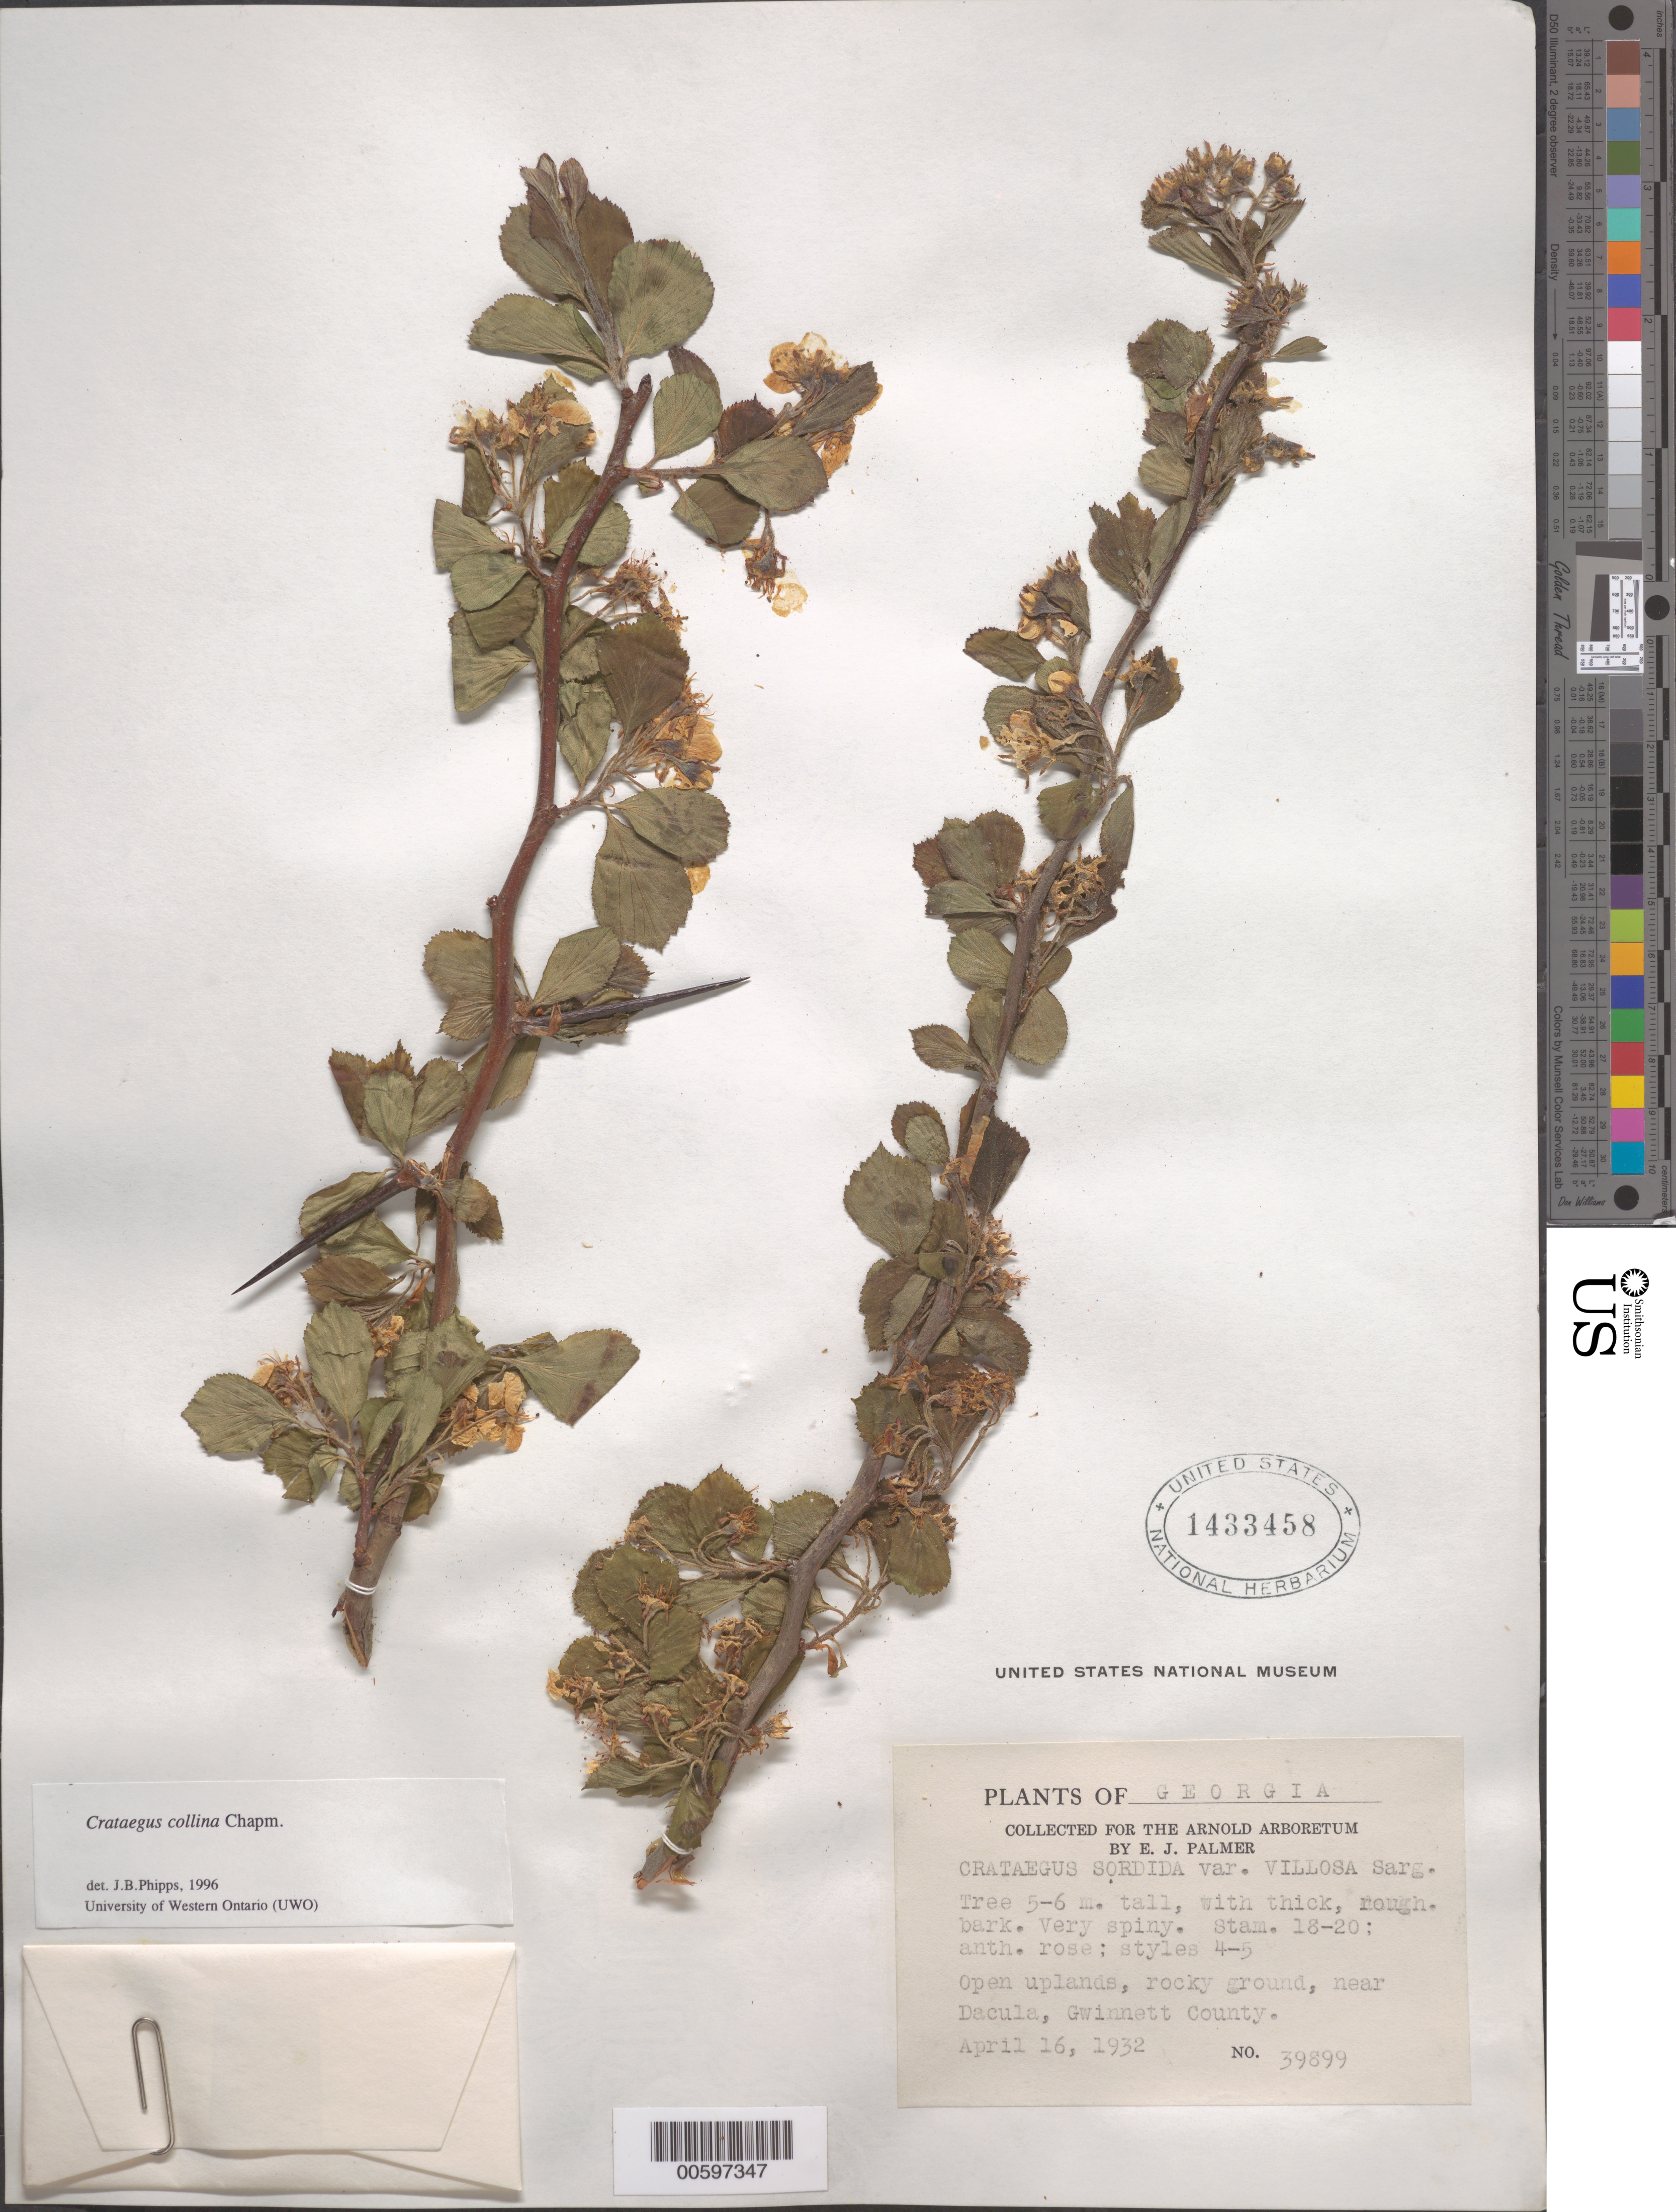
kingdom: Plantae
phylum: Tracheophyta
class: Magnoliopsida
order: Rosales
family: Rosaceae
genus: Crataegus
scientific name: Crataegus collina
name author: Chapm.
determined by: Phipps, James B., (UWO), University of Western Ontario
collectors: E. J. Palmer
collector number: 39899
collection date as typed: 16 Apr 1932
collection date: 1932-04-16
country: United States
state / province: Georgia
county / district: Gwinnett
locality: near Dacula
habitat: Open uplands, rocky ground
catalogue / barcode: US 1433458